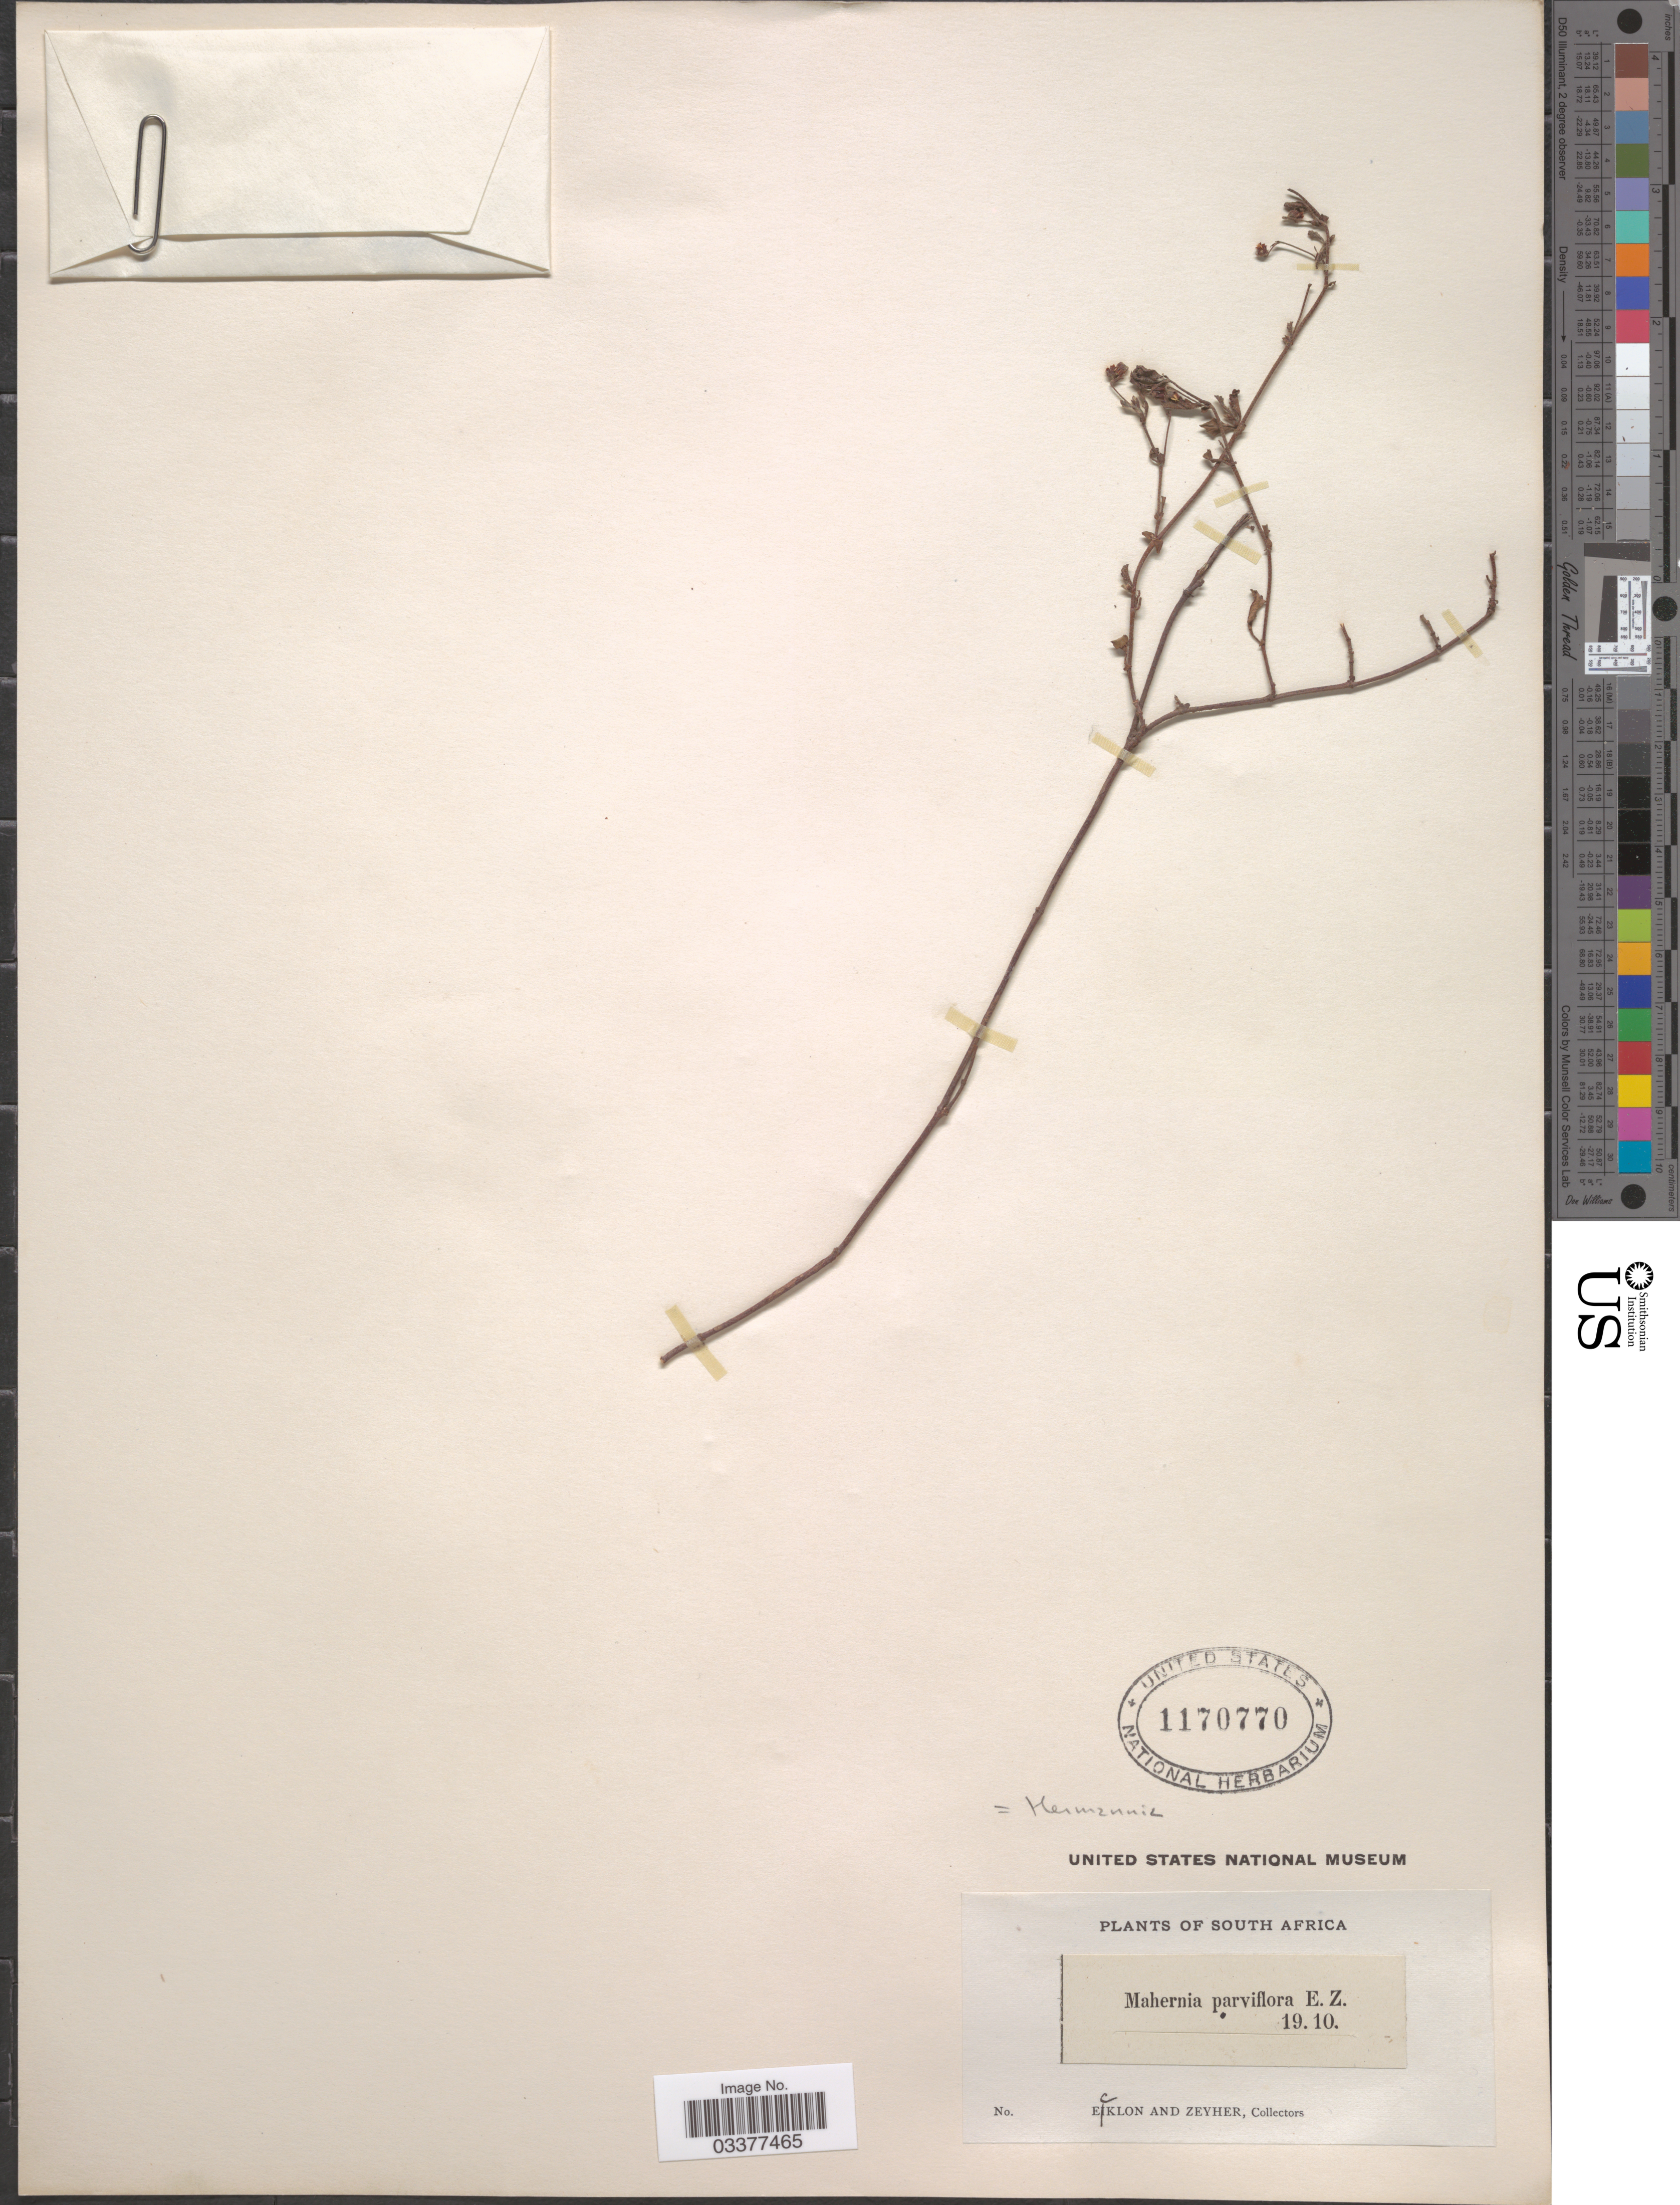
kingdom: Plantae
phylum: Tracheophyta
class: Magnoliopsida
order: Malvales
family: Malvaceae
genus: Hermannia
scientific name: Hermannia parviflora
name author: Eckl. & Zeyh.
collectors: -. Ecklon & -. Zeyher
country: South Africa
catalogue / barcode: US 1170770